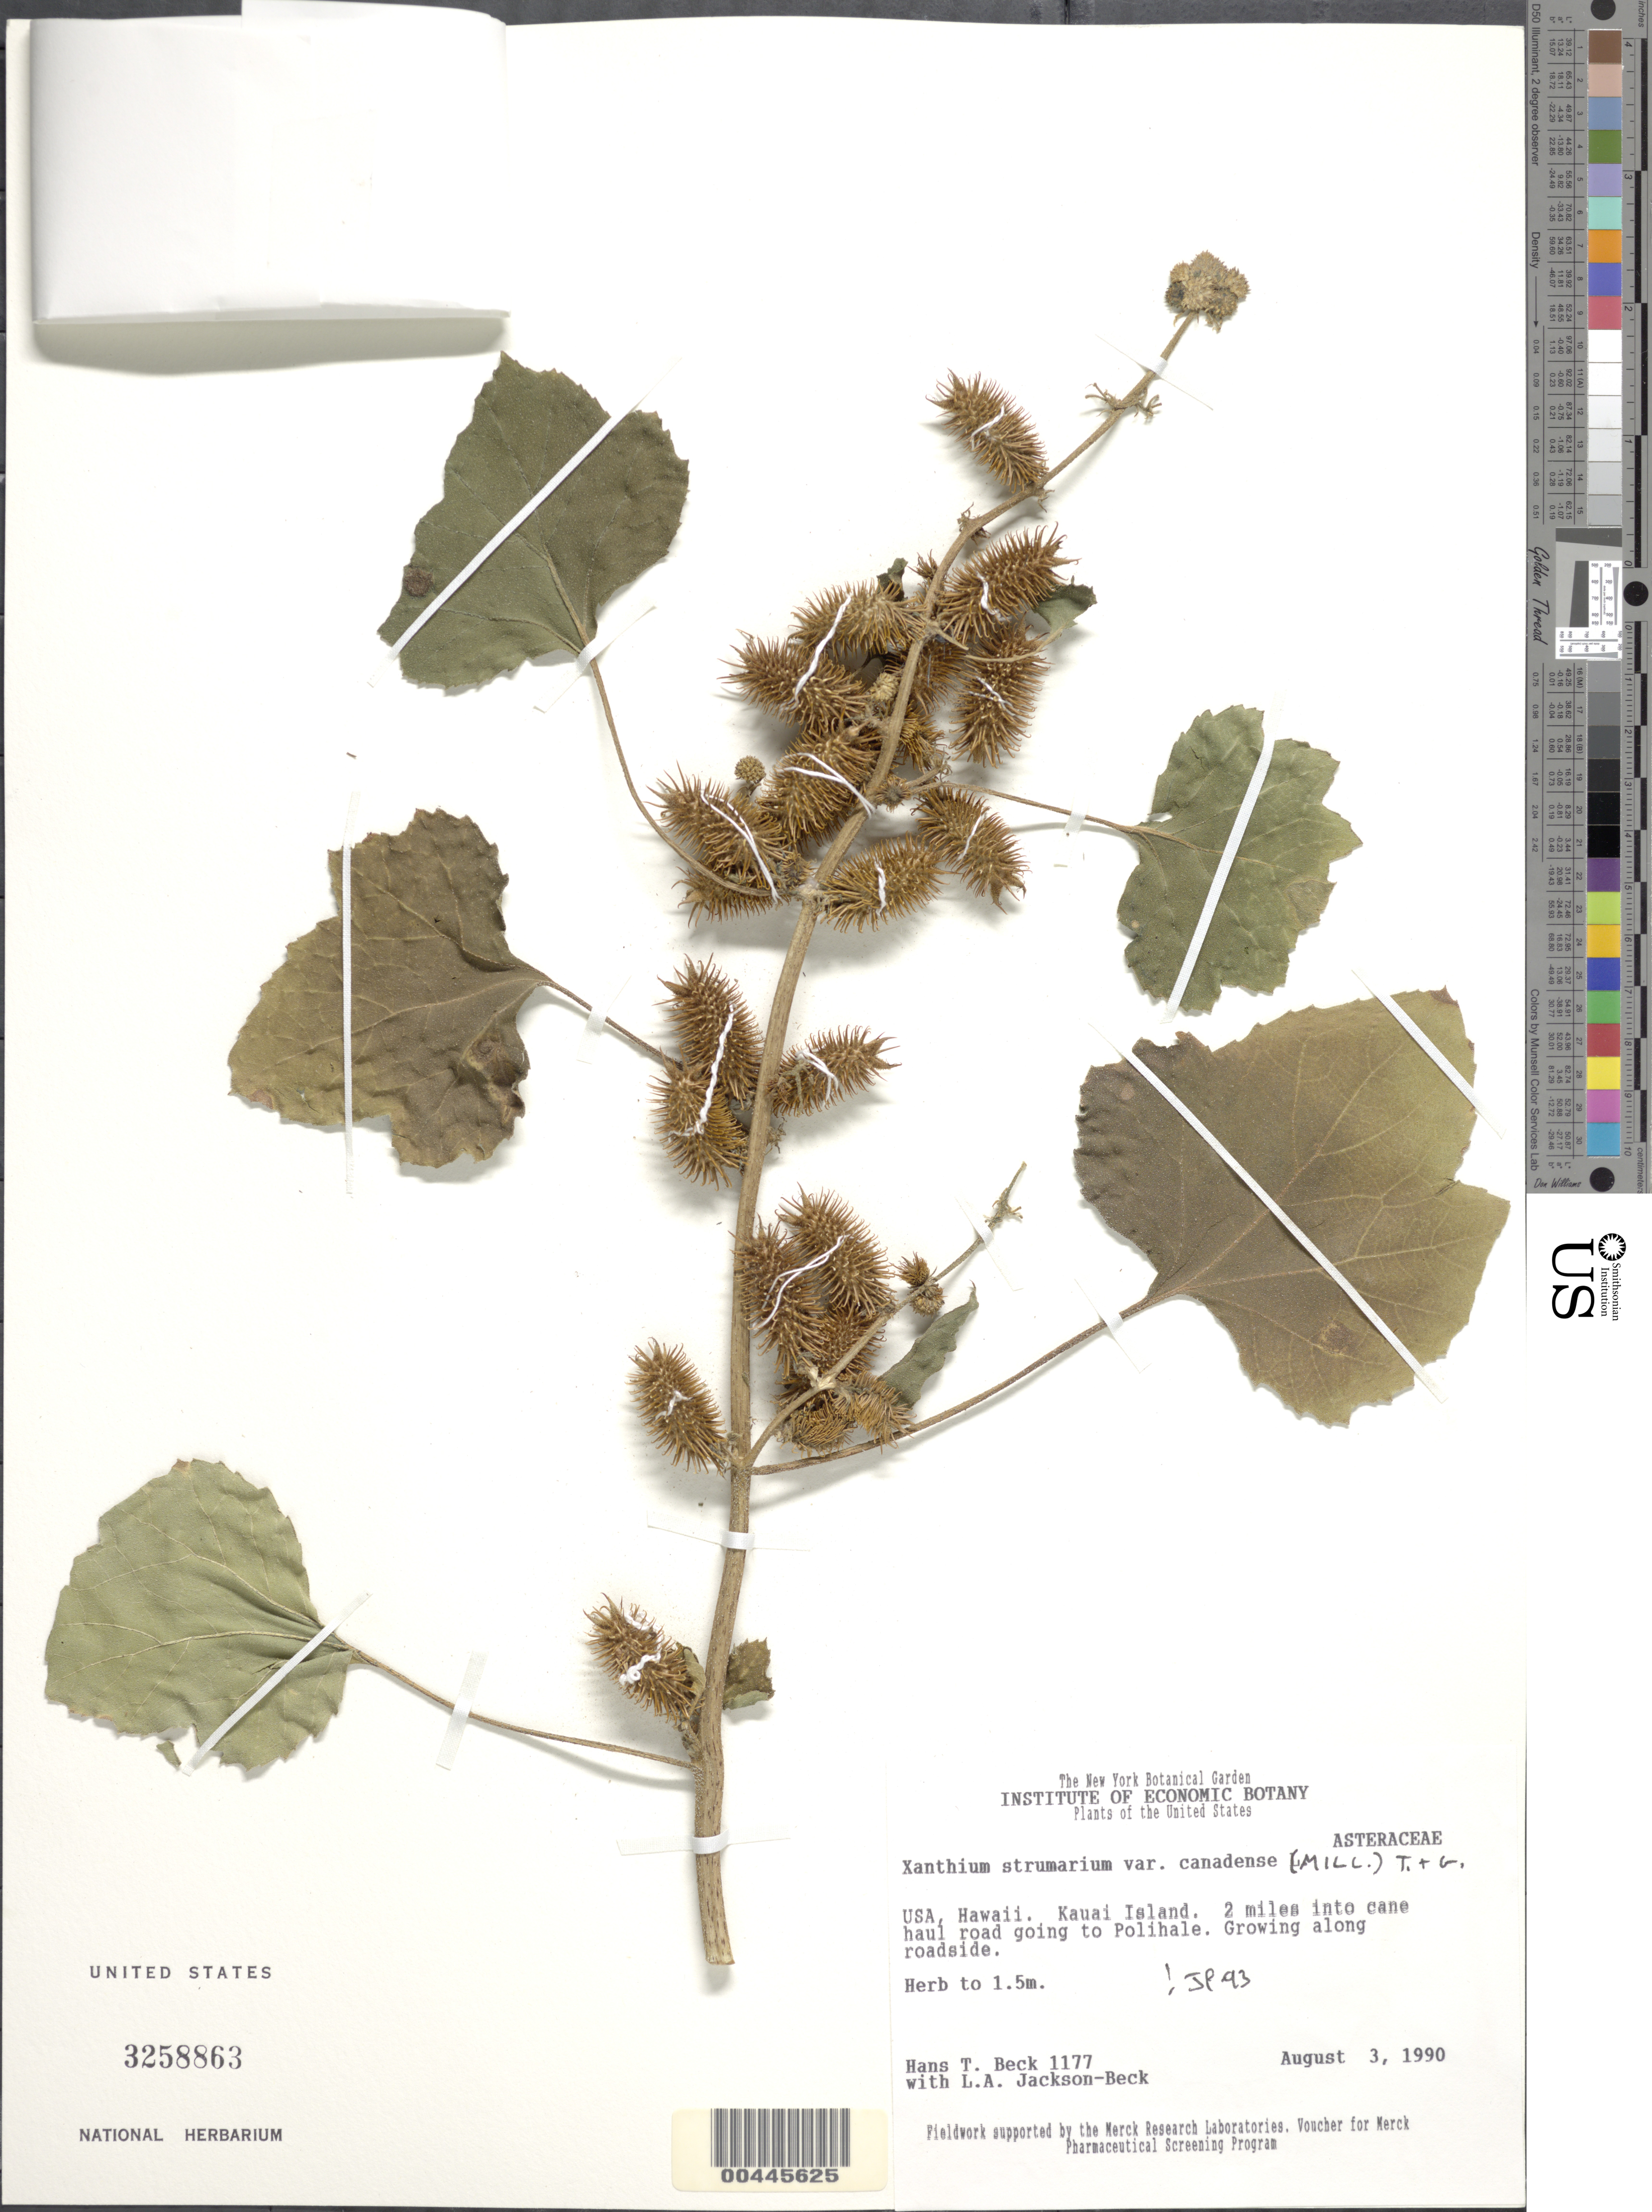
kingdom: Plantae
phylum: Tracheophyta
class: Magnoliopsida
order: Asterales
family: Asteraceae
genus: Xanthium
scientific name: Xanthium strumarium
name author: L.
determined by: Wagner, W. L., (BOT), Smithsonian Institution - National Museum of Natural History (UNITED STATES)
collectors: H. T. Beck & L. Jackson-Beck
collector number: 1177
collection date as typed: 3 Aug 1990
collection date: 1990-08-03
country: United States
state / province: Hawaii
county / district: Kauai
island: Kaua'i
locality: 2 mi into cane haul rd. going to Polihale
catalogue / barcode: US 3258863